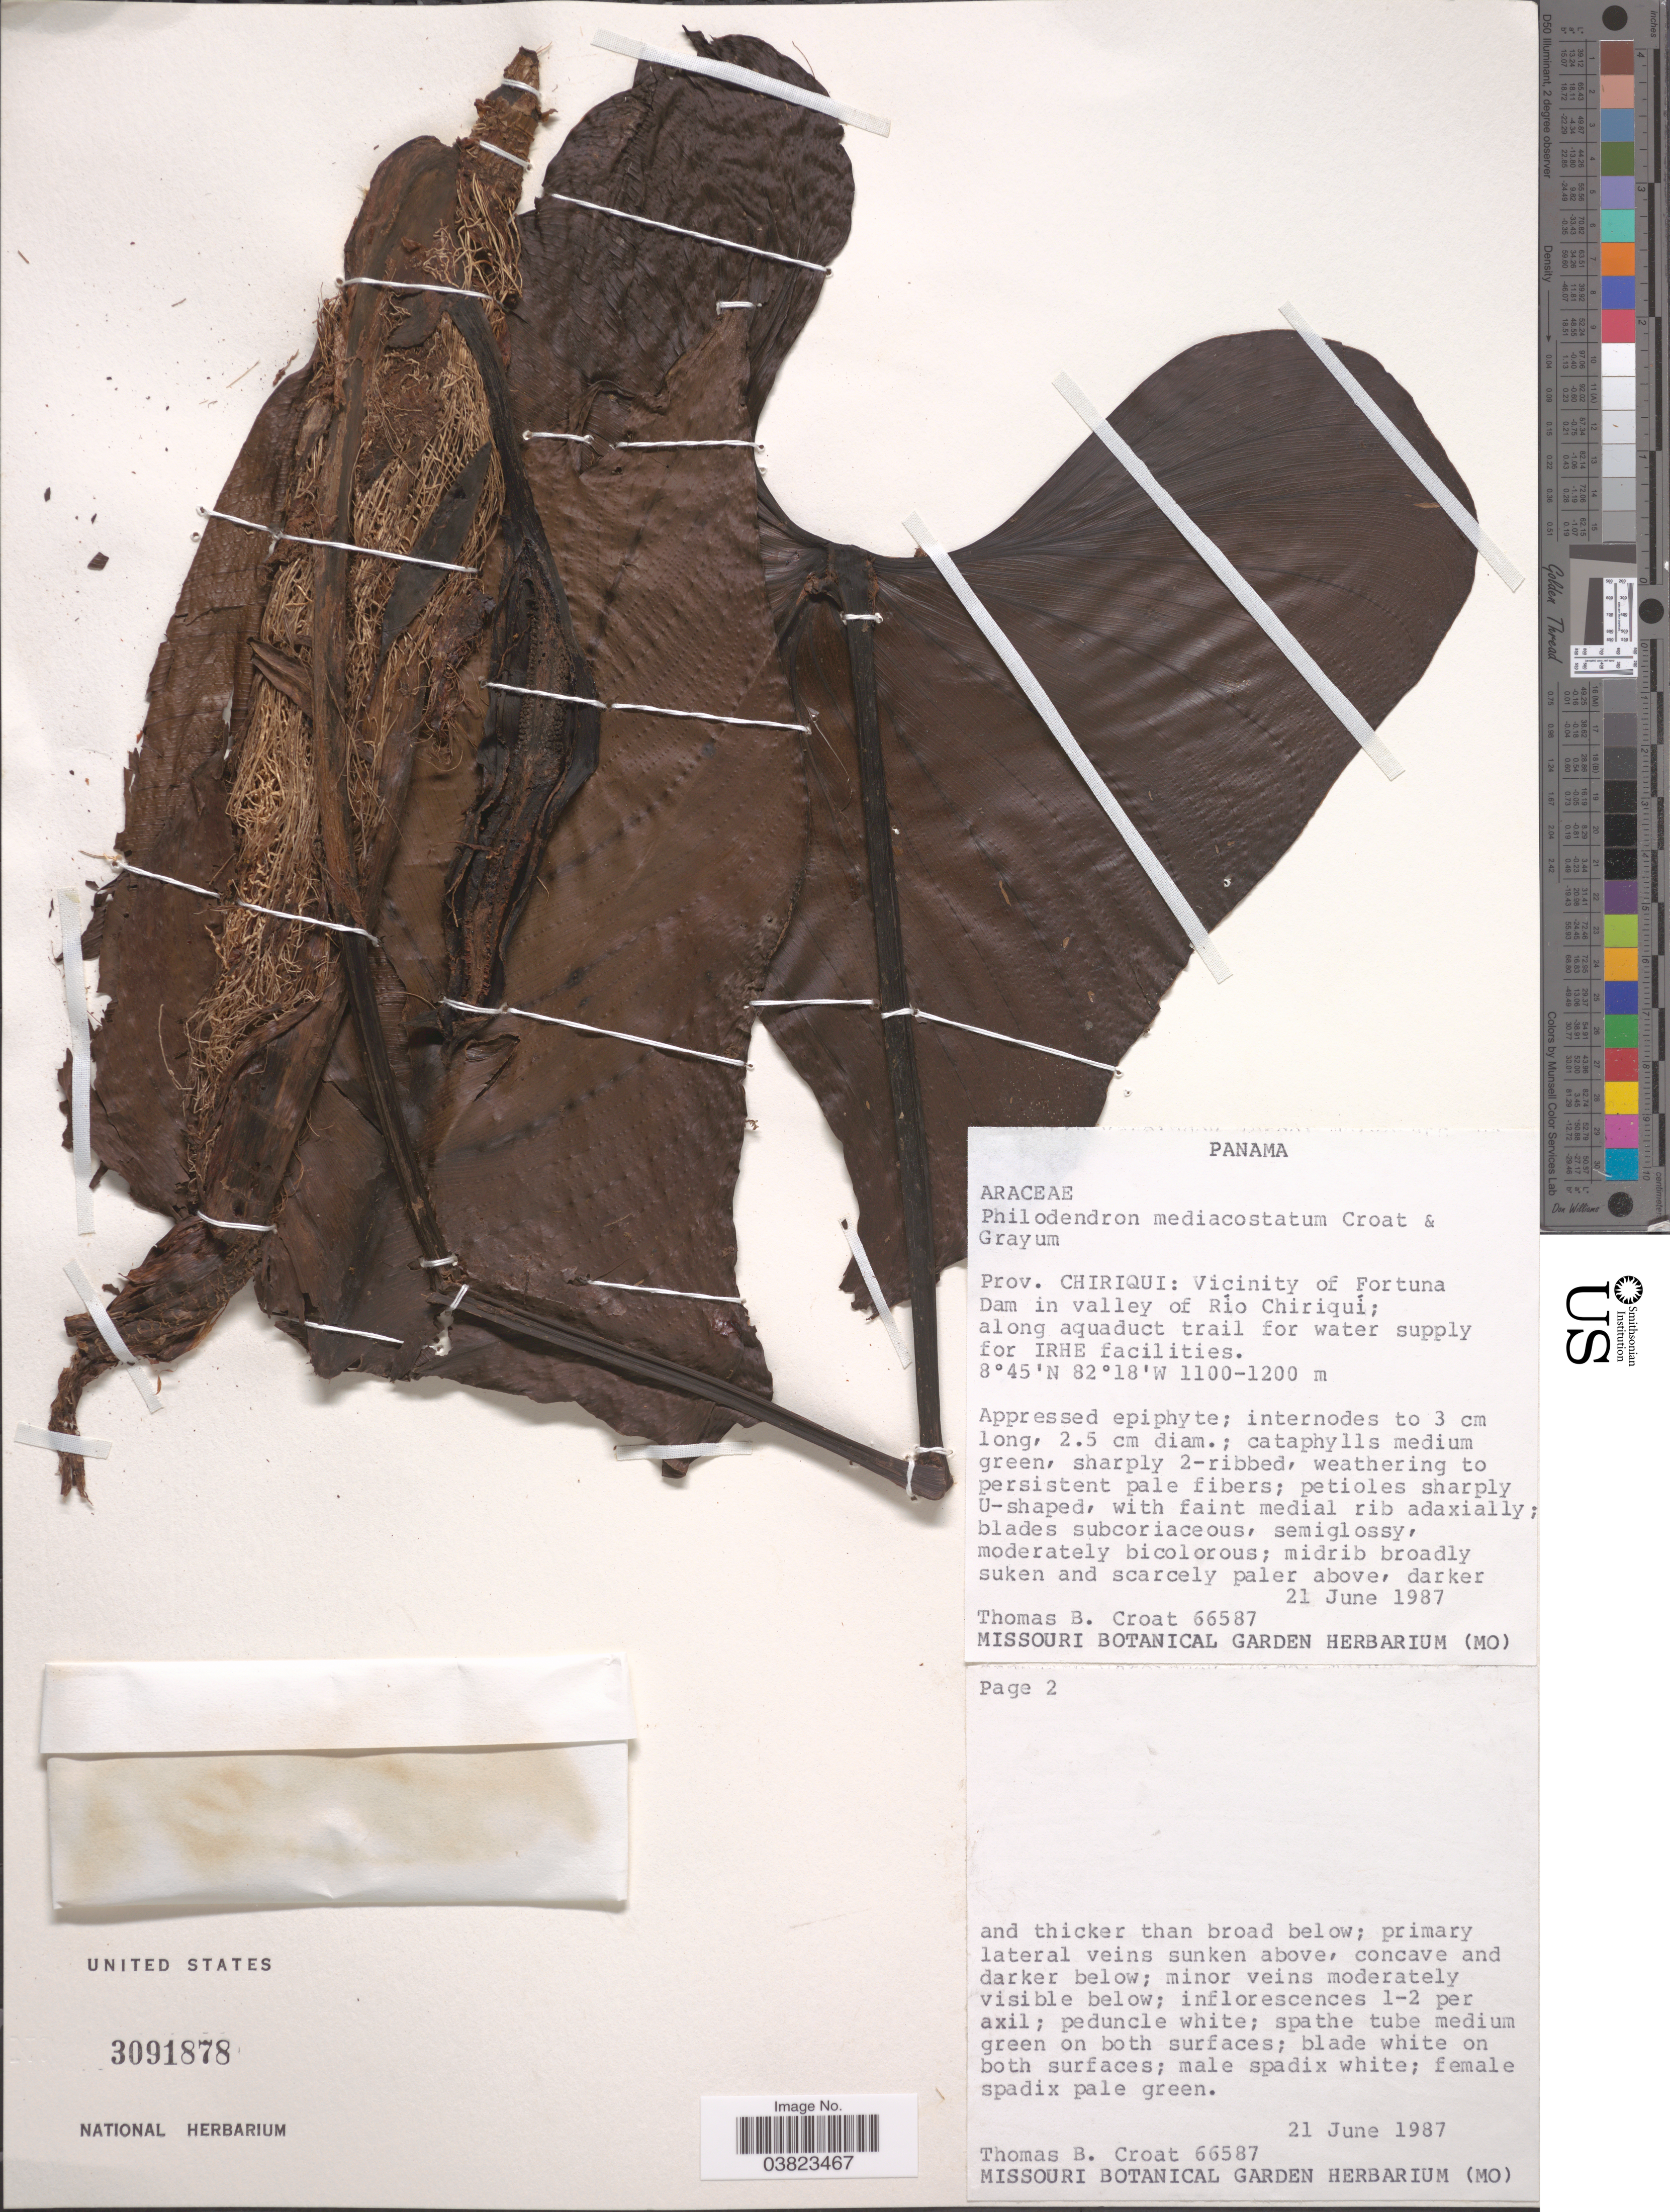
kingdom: Plantae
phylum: Tracheophyta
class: Liliopsida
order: Alismatales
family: Araceae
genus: Philodendron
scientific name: Philodendron mediacostatum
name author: Croat & Grayum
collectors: T. B. Croat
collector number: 66587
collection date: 1987-06-21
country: Panama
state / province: Chiriqui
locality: Vicinity of Fortuna Dam in valley of Río Chiriquí; along aqueduct trail for water supply for IRHE facilities.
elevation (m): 1100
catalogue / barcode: US 3091878